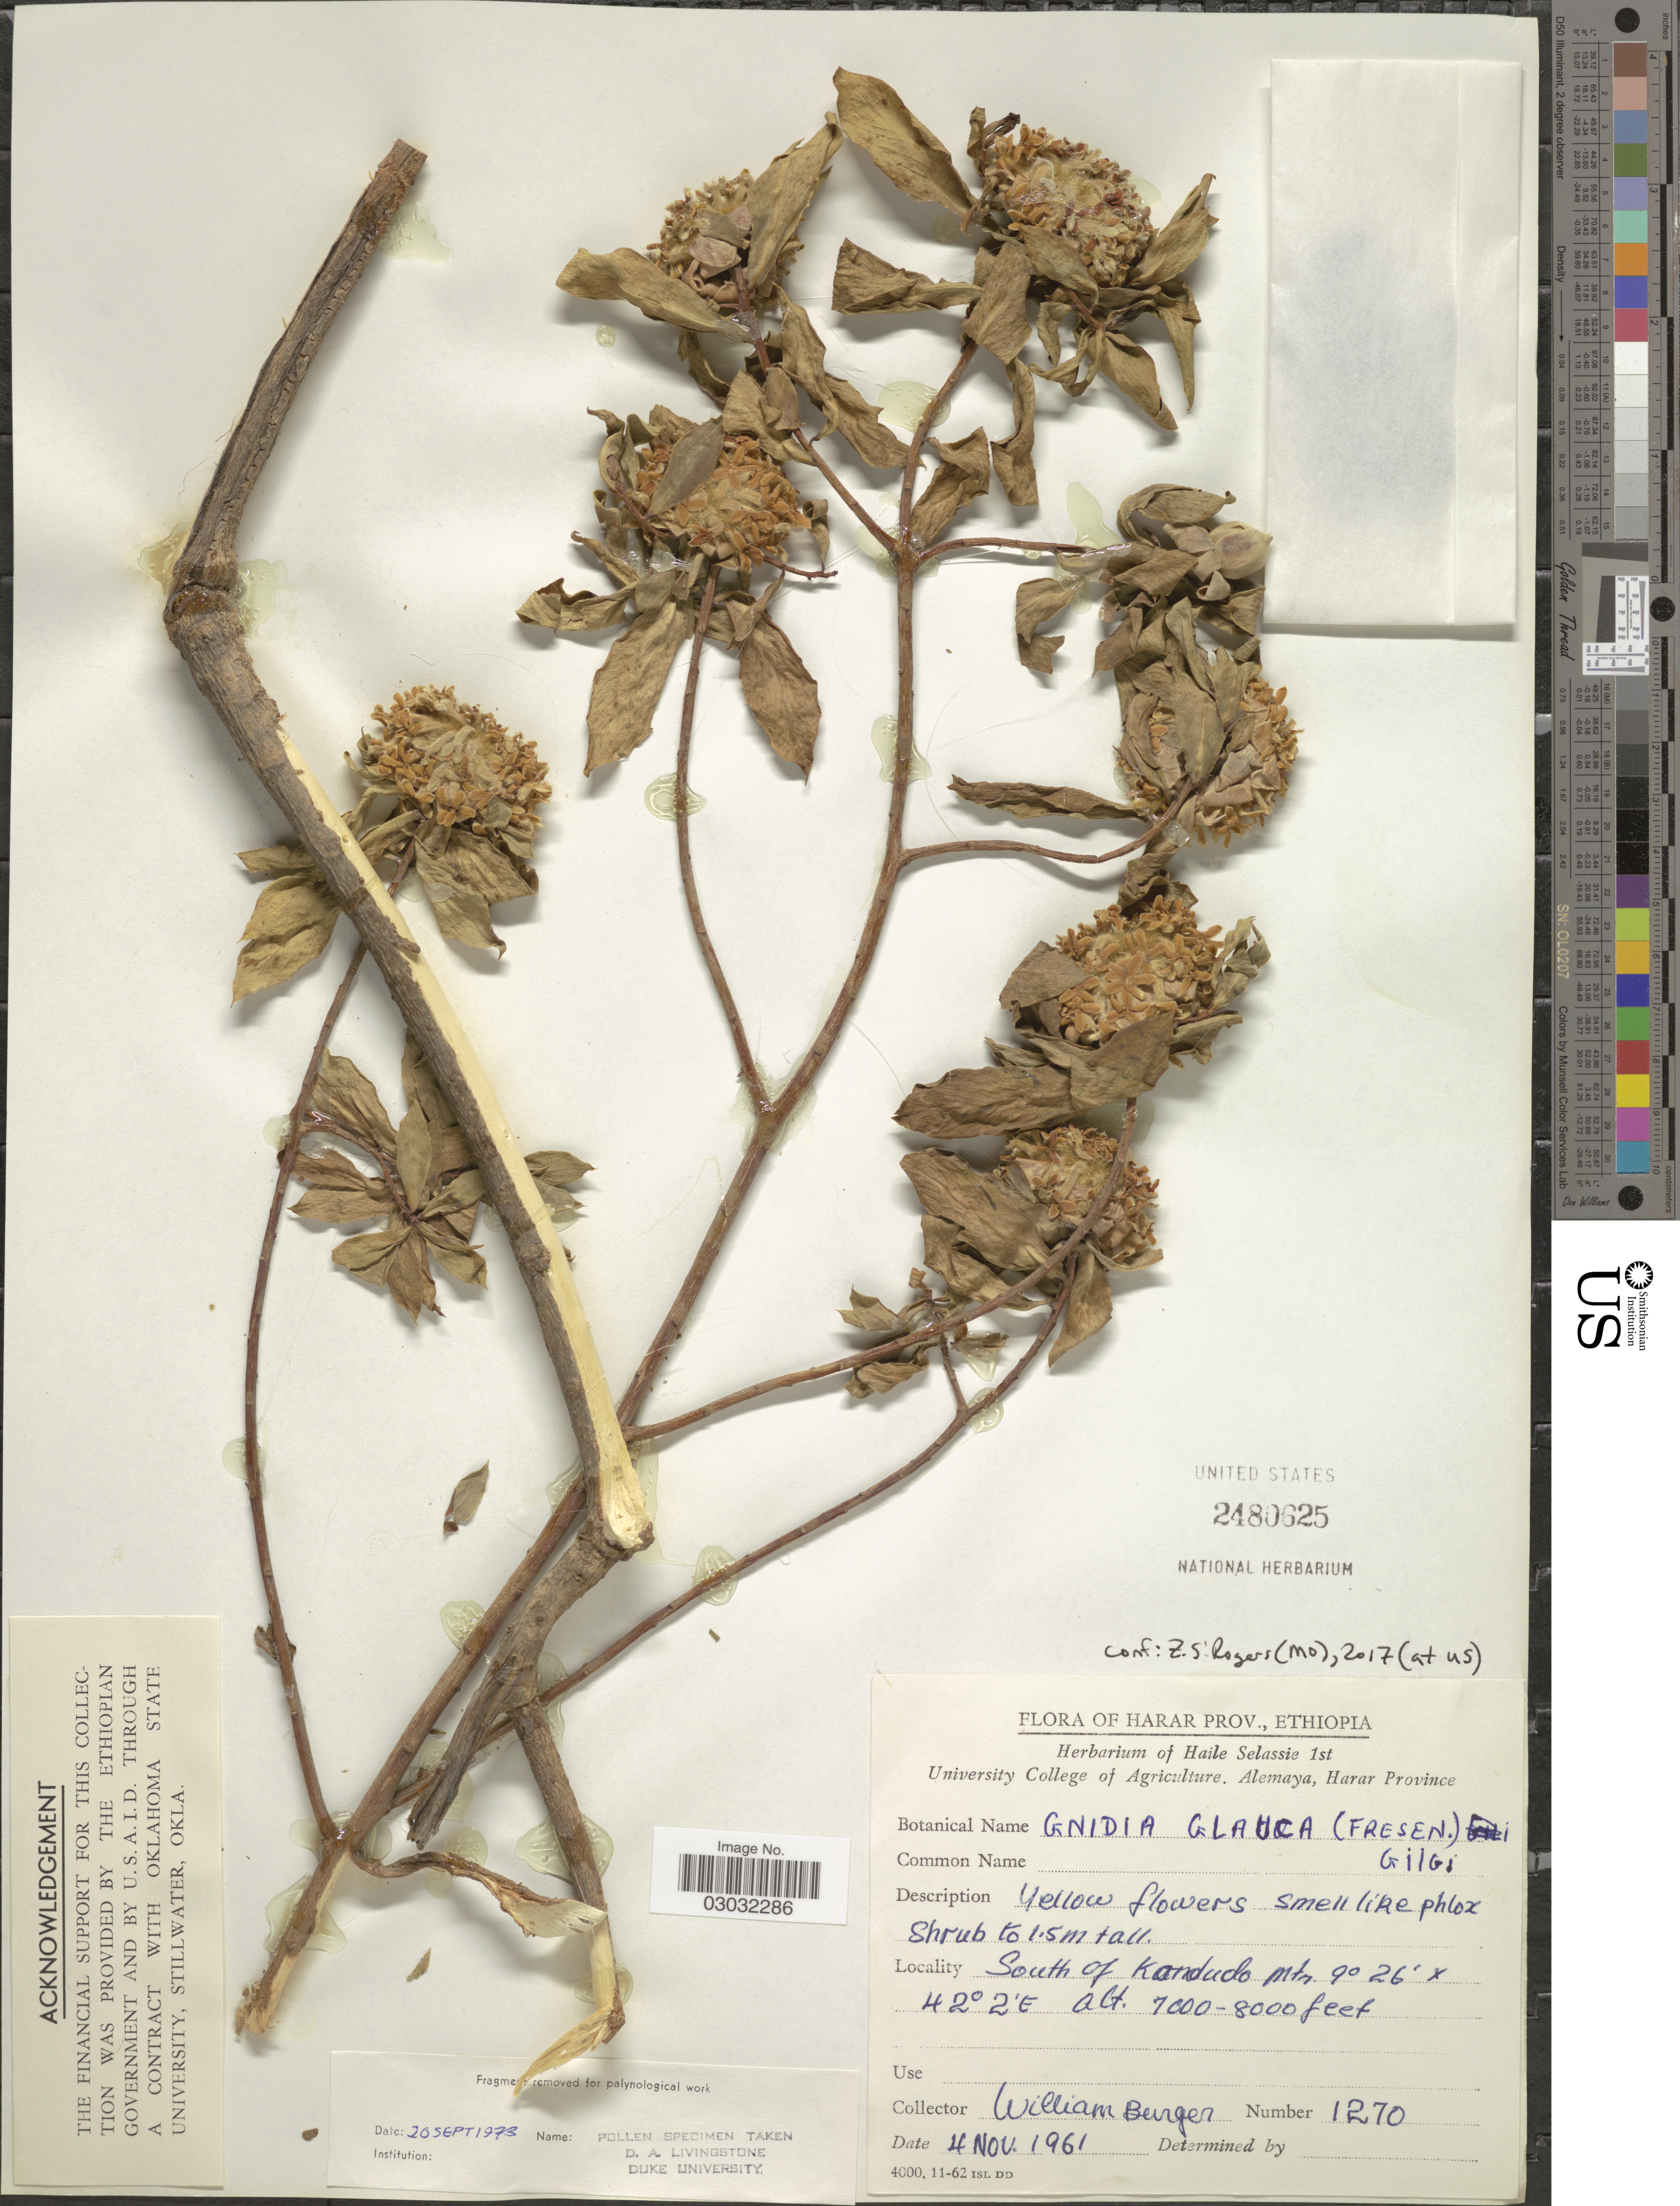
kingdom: Plantae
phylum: Tracheophyta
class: Magnoliopsida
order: Malvales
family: Thymelaeaceae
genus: Lasiosiphon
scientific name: Lasiosiphon glaucus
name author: Fresen.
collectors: W. Burger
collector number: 1270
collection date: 1961-11-04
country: Ethiopia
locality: Harar Prov. South of Kondudo Mtn.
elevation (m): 2134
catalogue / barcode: US 2480625